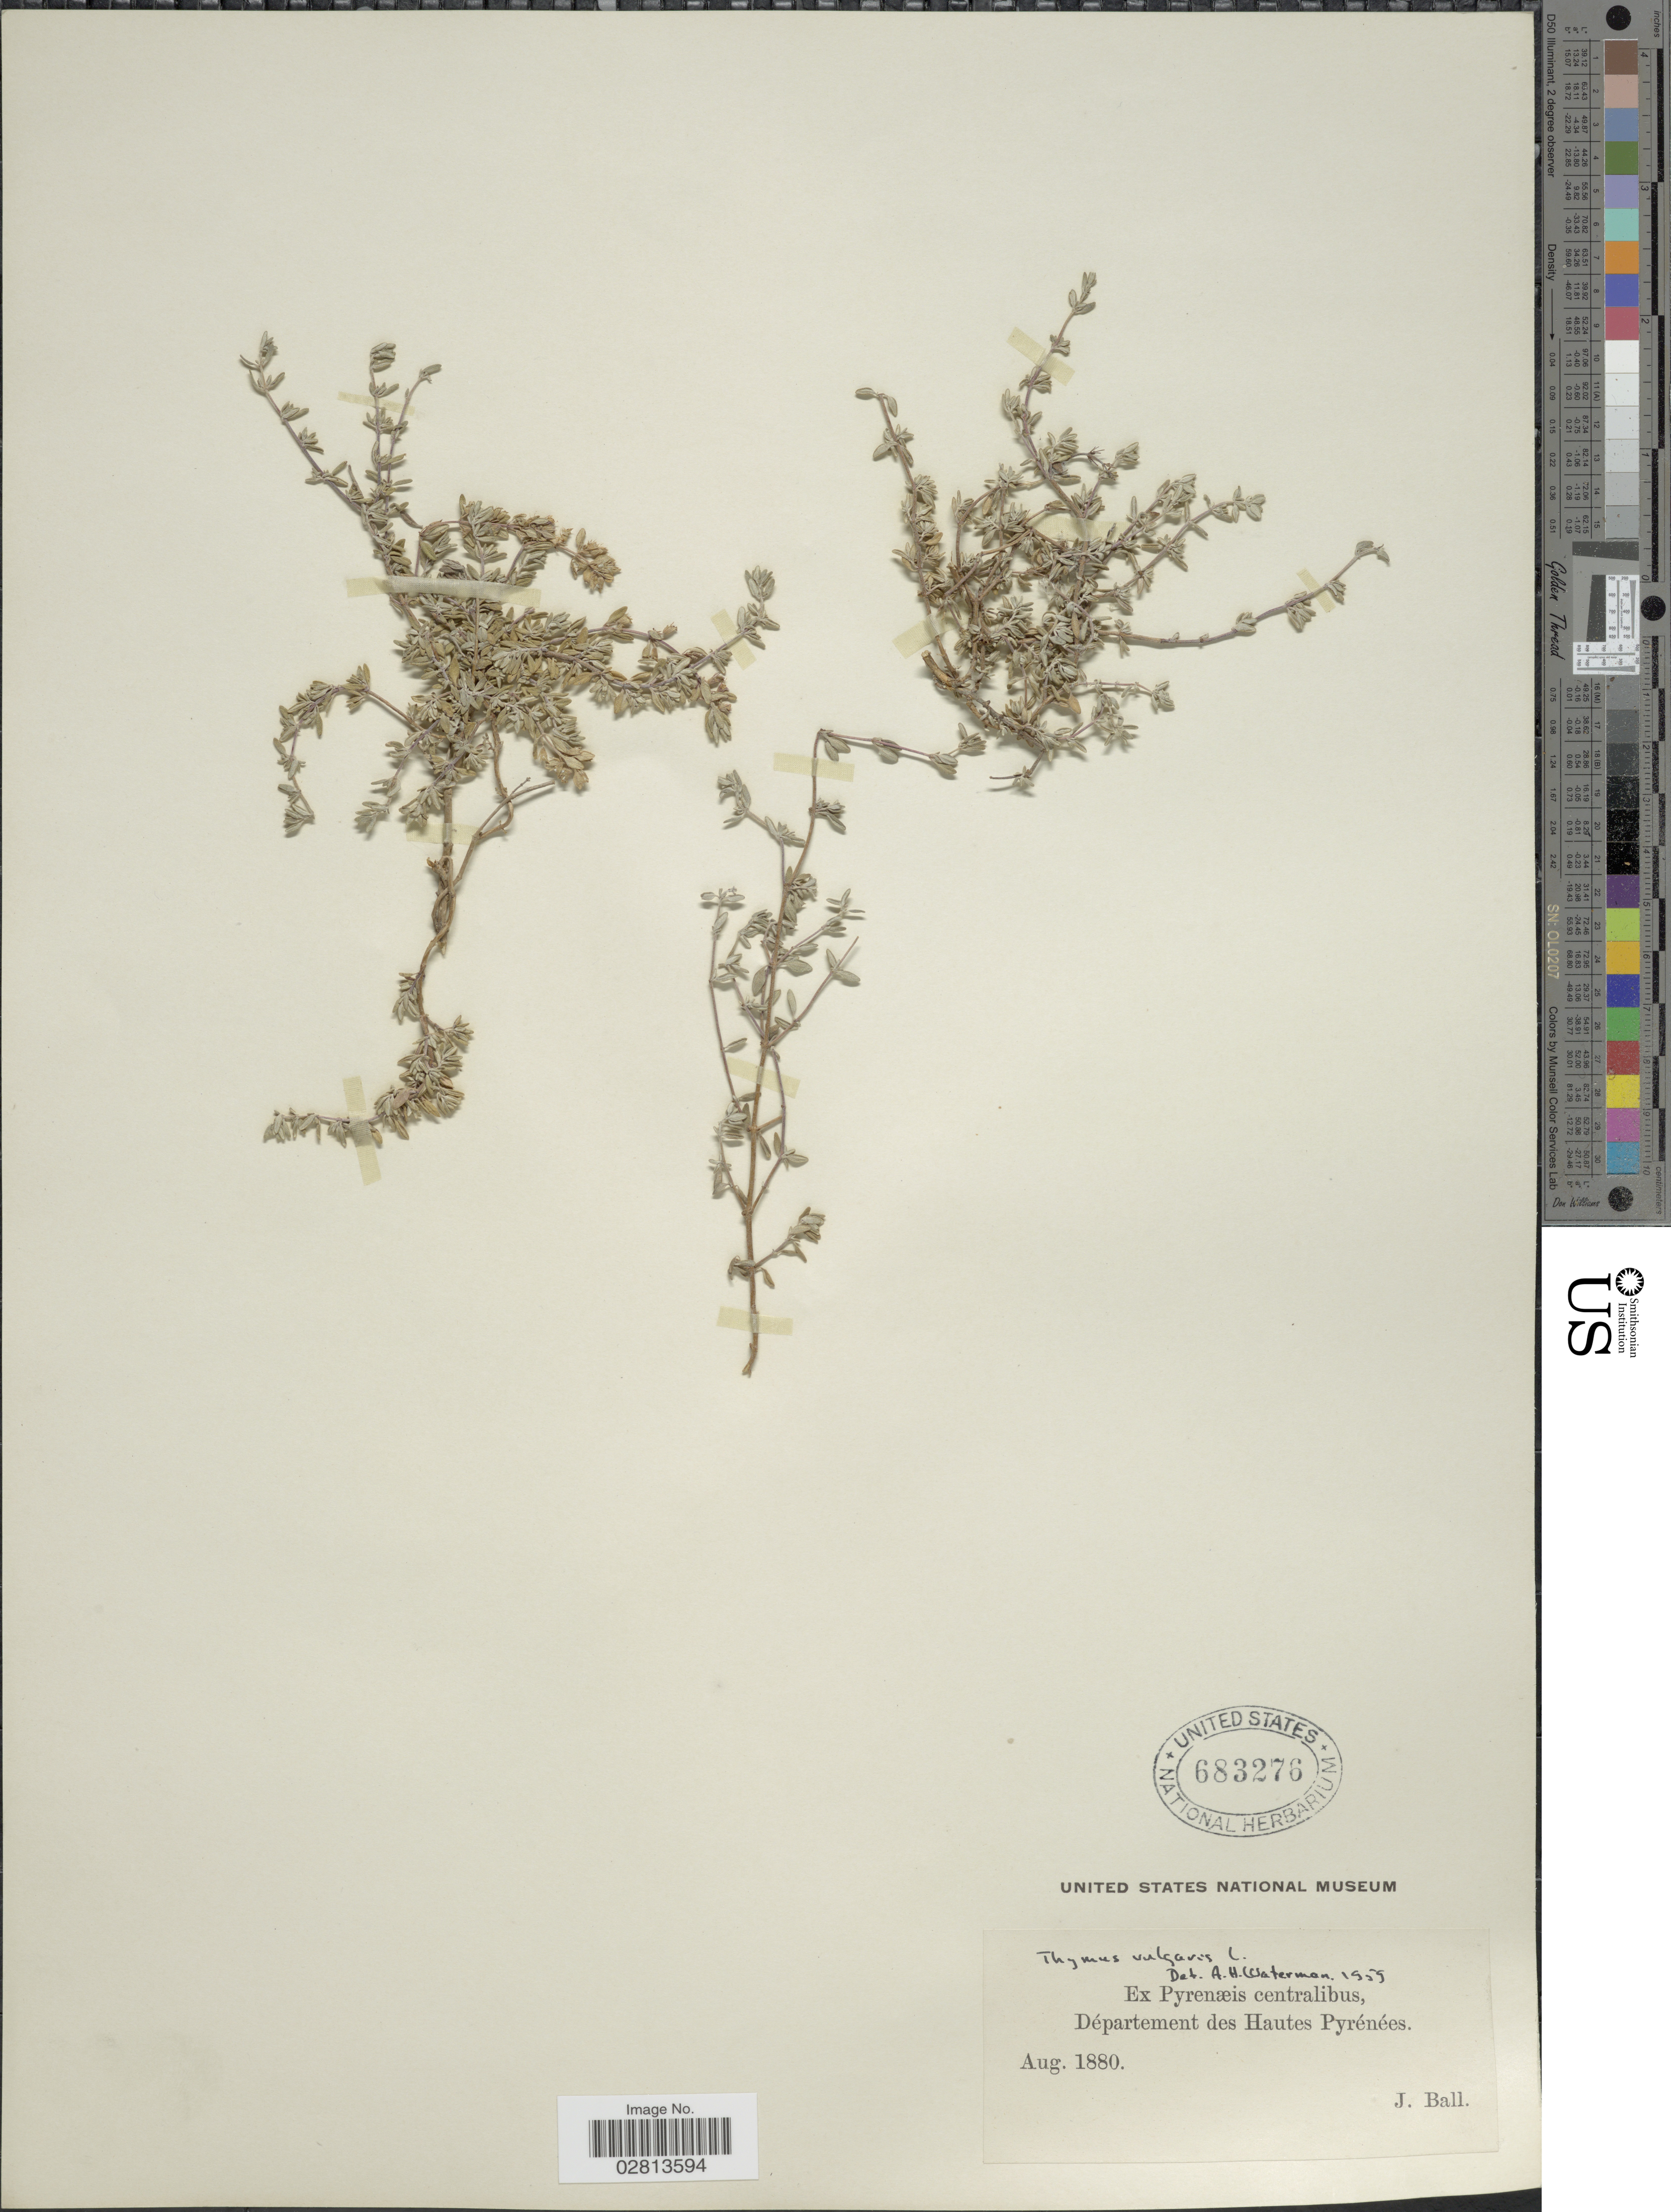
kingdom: Plantae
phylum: Tracheophyta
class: Magnoliopsida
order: Lamiales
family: Lamiaceae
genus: Thymus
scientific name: Thymus vulgaris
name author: L.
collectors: J. Ball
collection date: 1880-08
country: France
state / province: Occitanie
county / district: Hautes-Pyrénées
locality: Ex Pyrenæis centralibus, Département des Hautes Pyrénées.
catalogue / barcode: US 683276